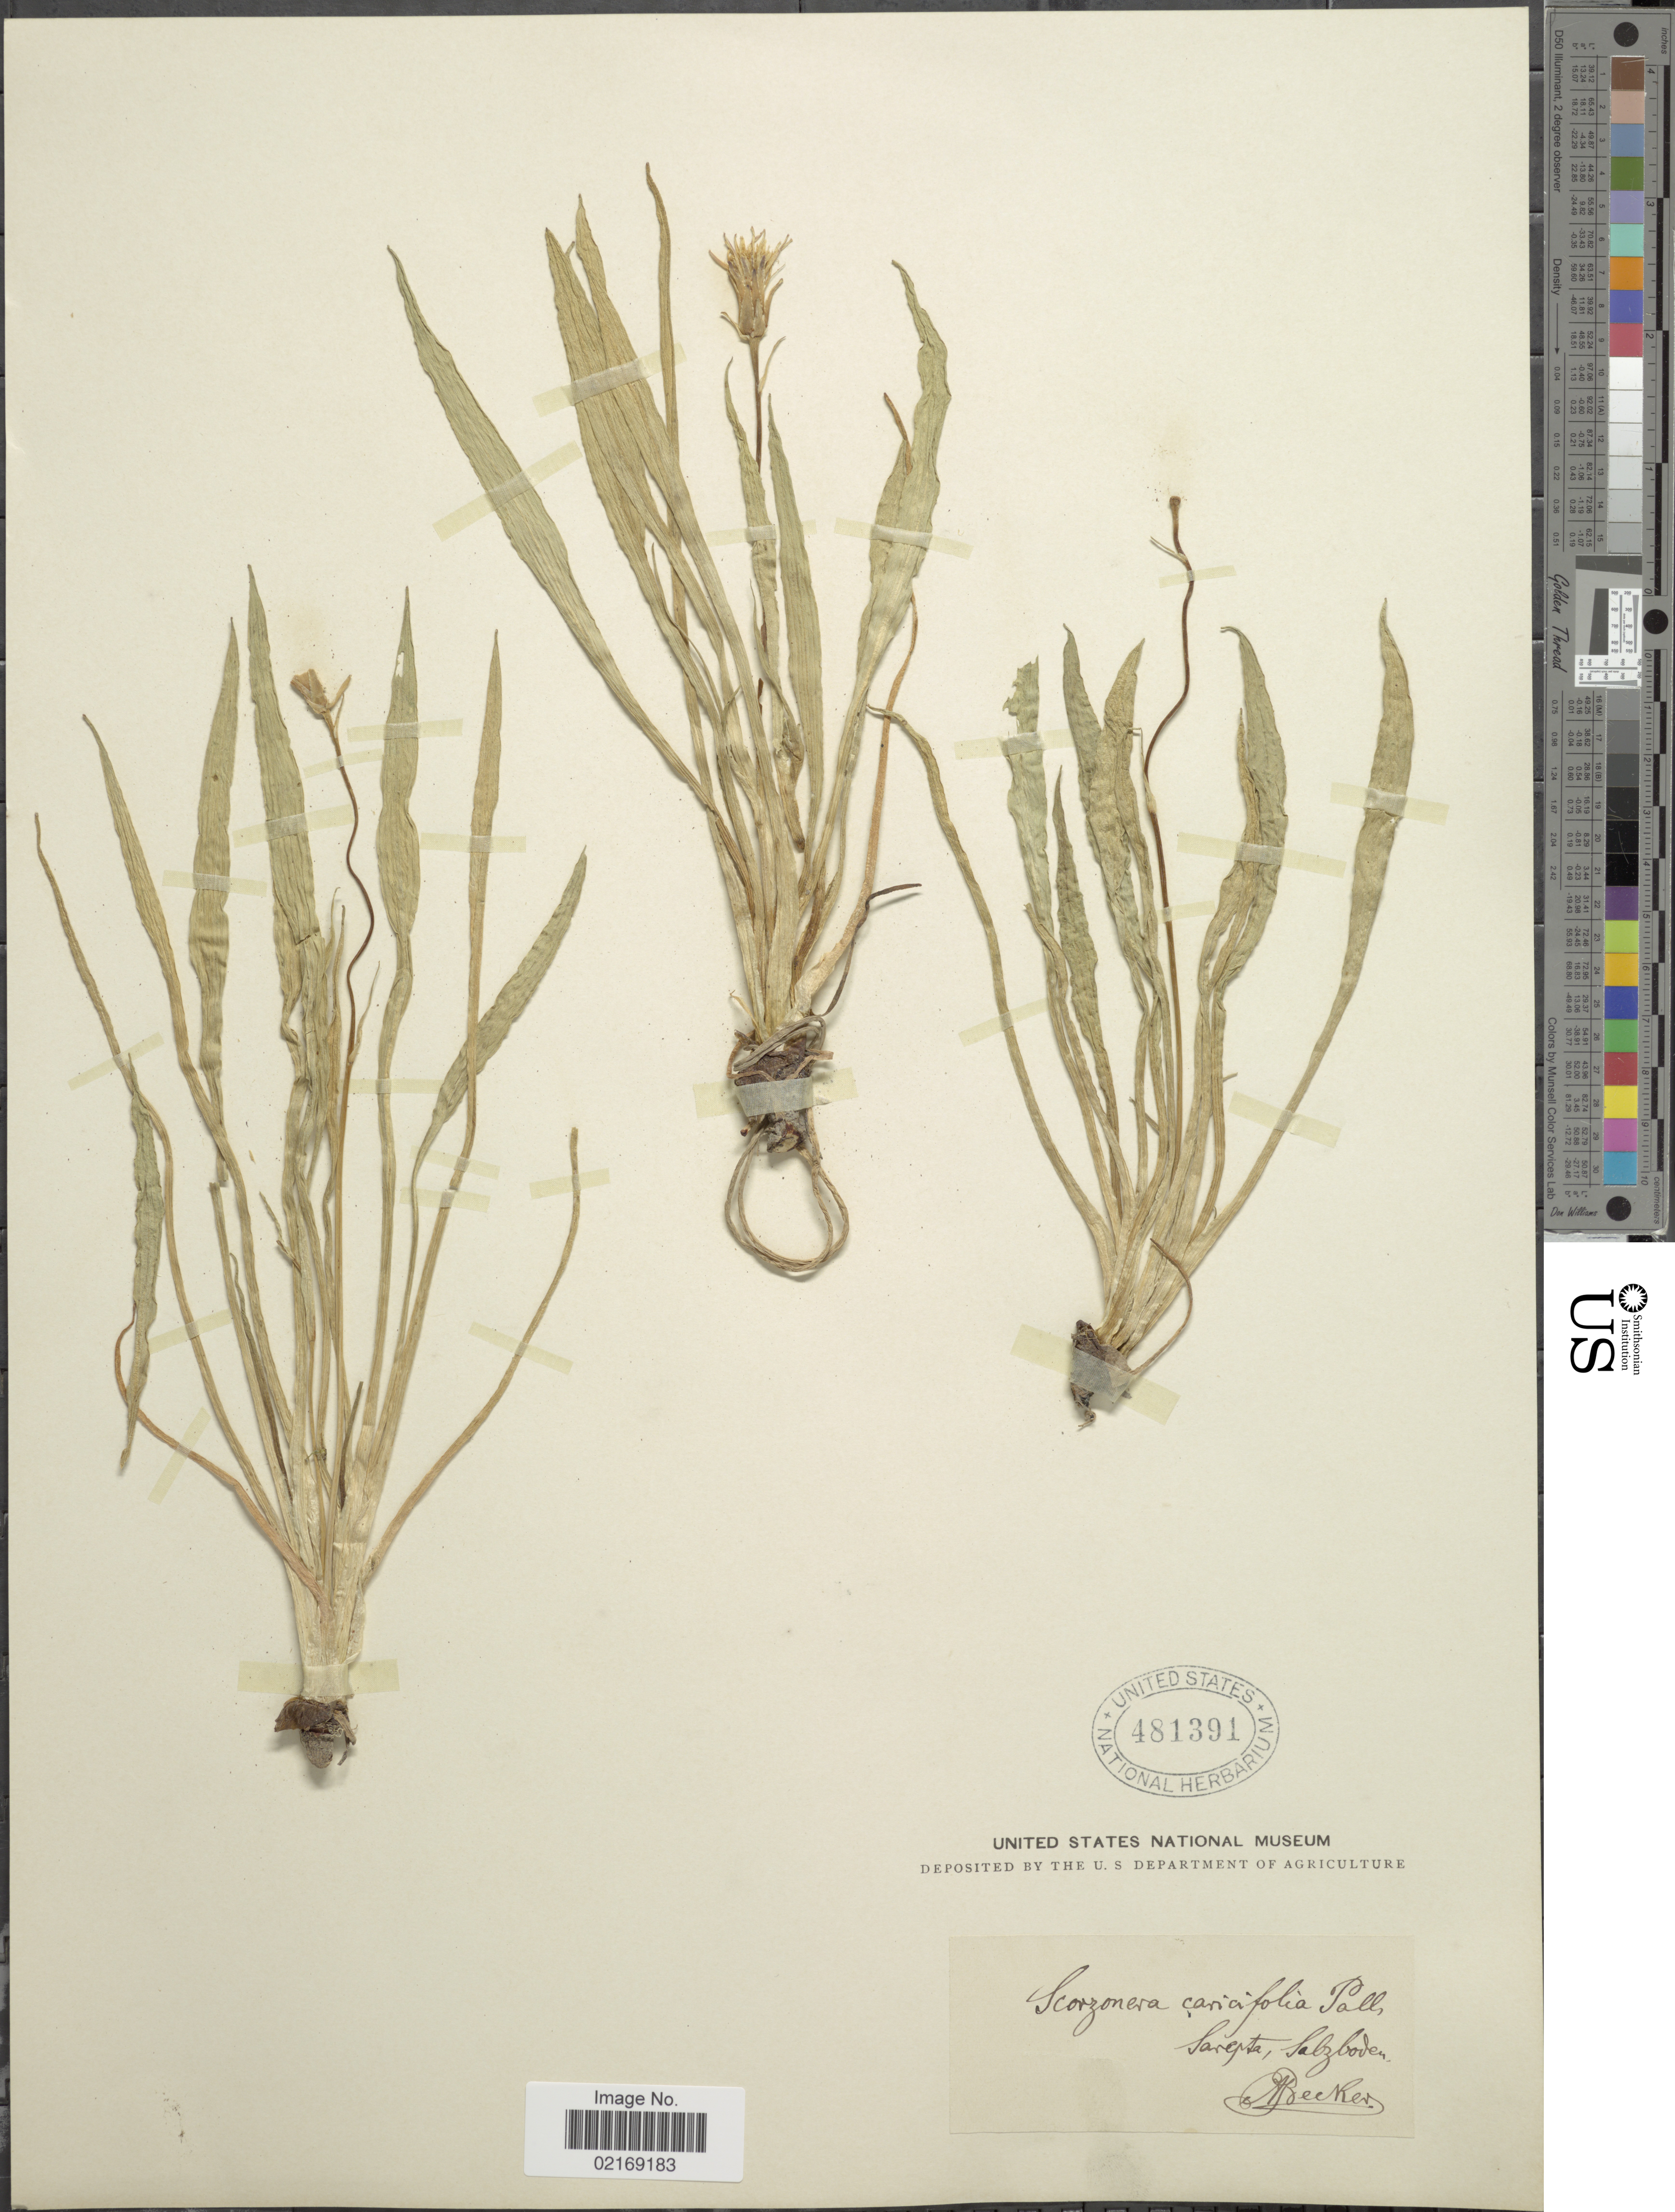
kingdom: Plantae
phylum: Tracheophyta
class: Magnoliopsida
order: Asterales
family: Asteraceae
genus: Scorzonera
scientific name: Scorzonera parviflora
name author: Jacq.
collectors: A. Becker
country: Russian Federation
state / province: Volgograd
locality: Sarepta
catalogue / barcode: US 481391